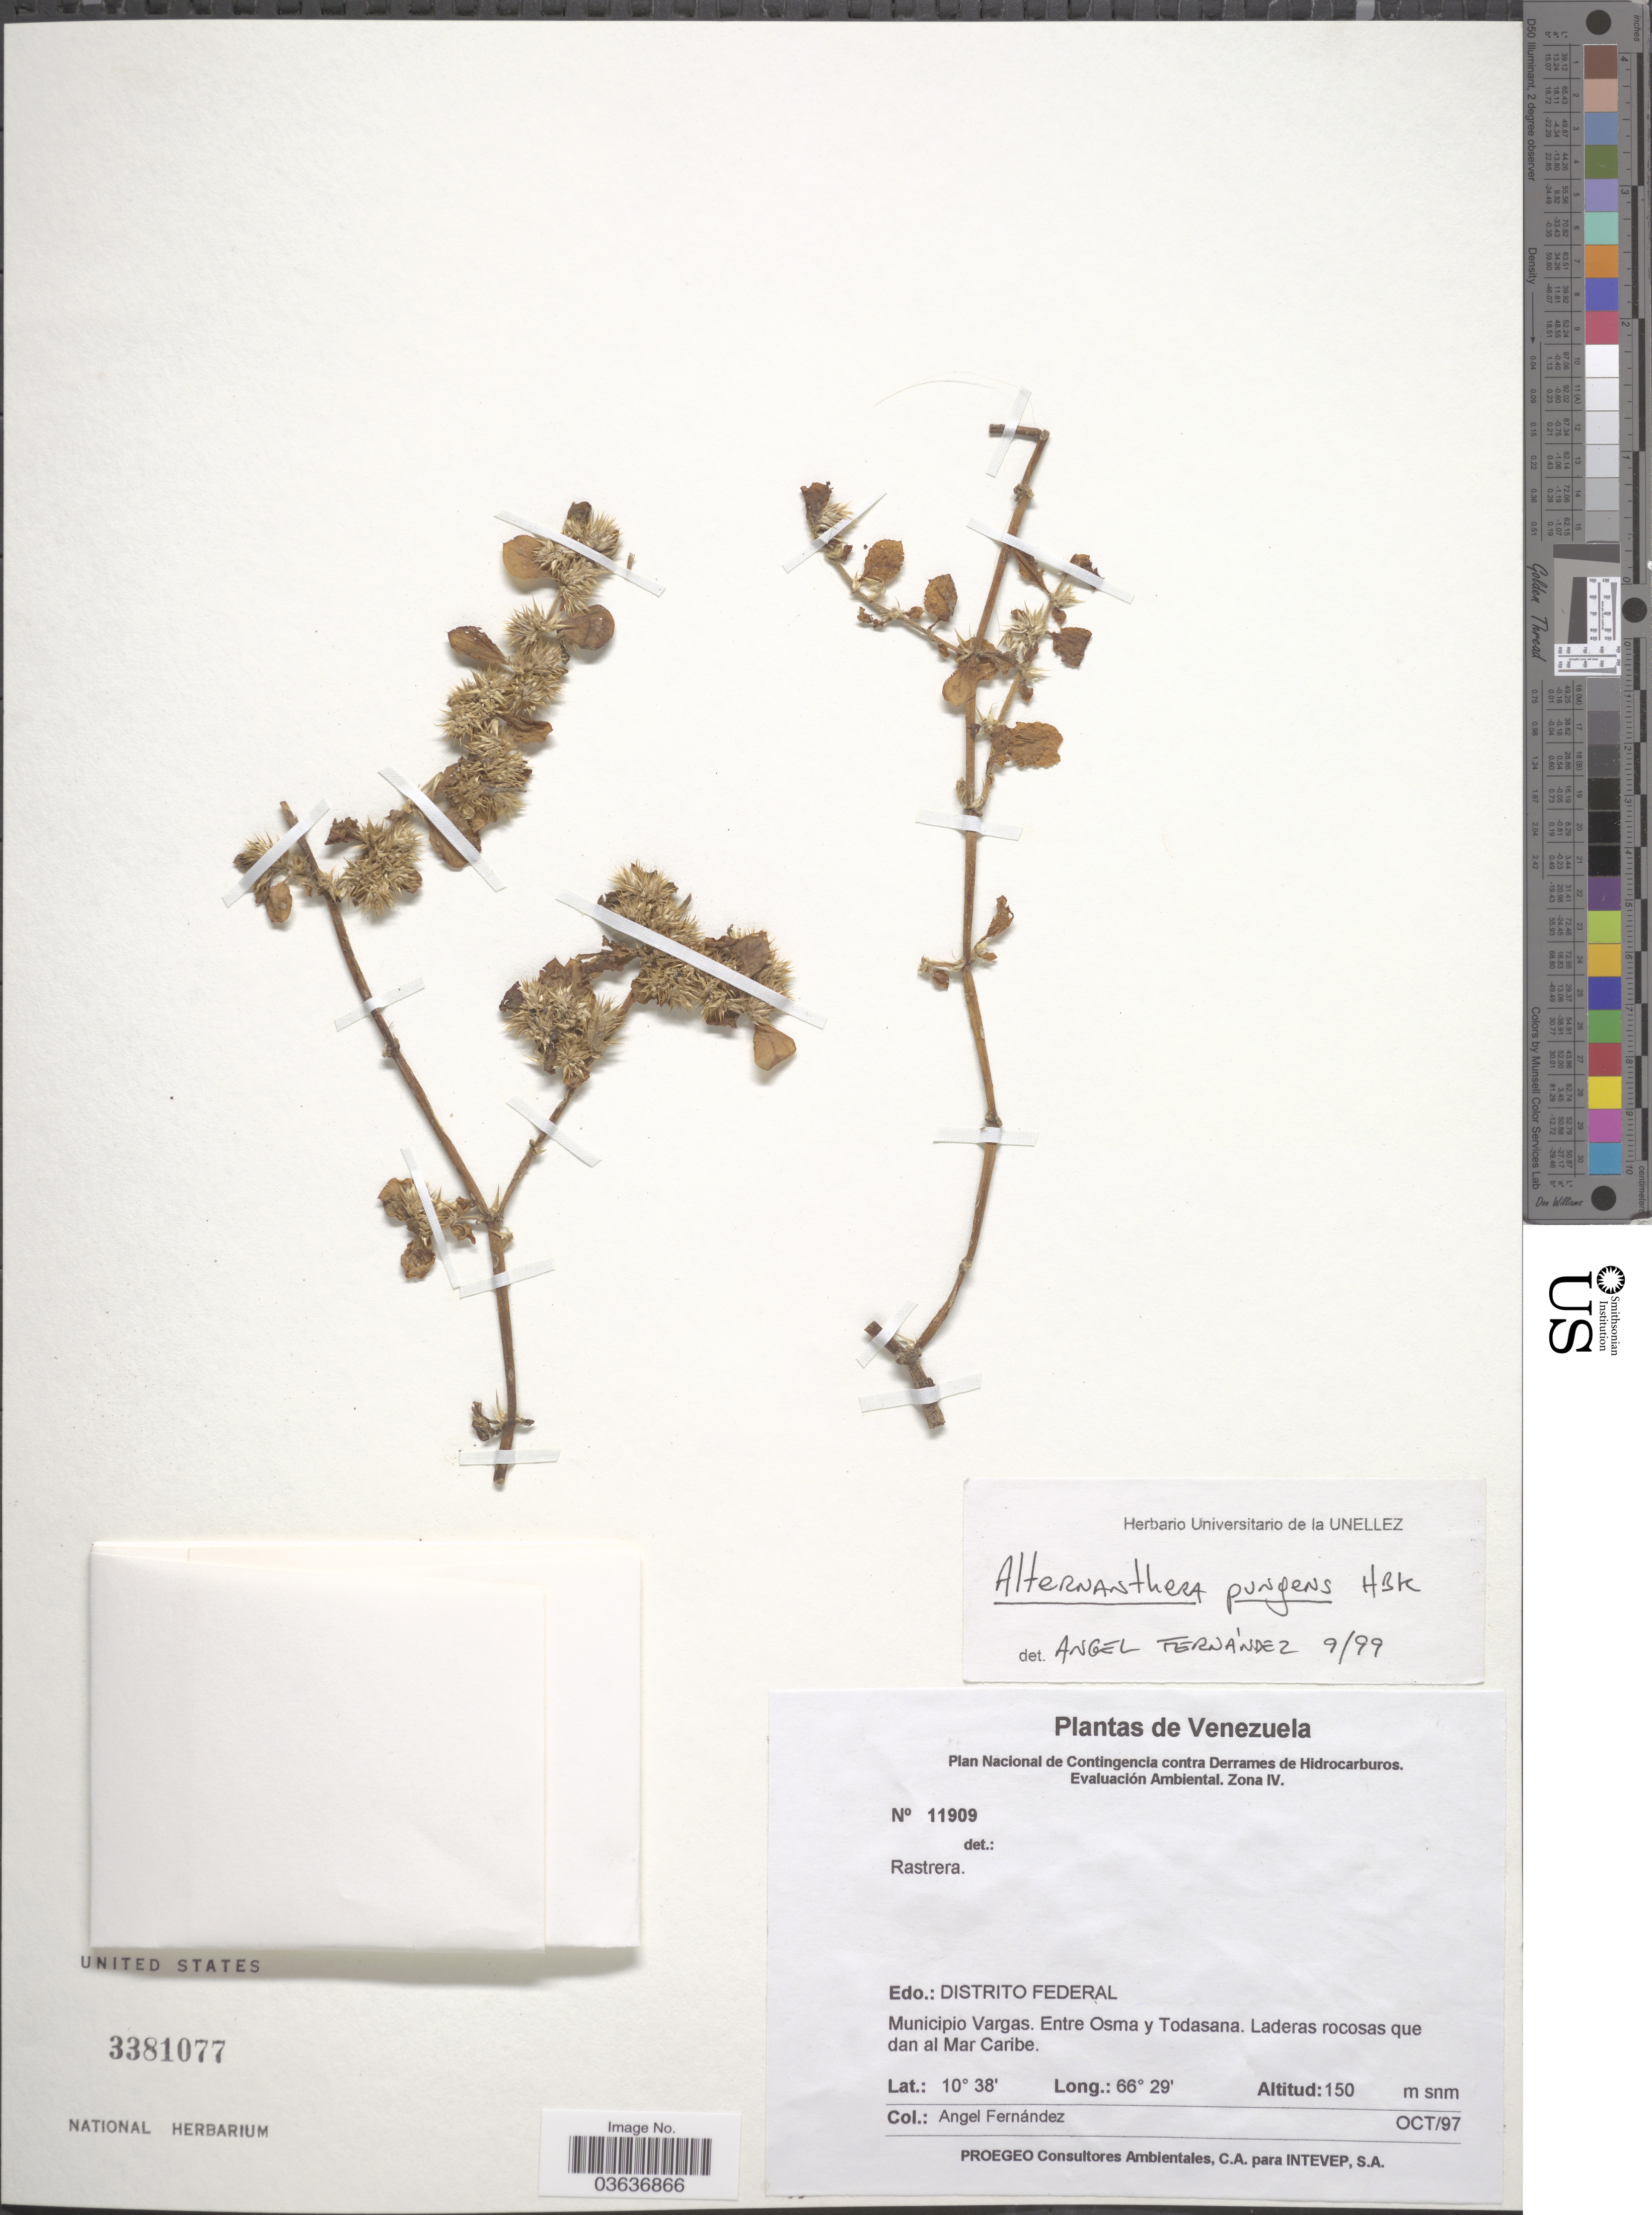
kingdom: Plantae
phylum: Tracheophyta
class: Magnoliopsida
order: Caryophyllales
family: Amaranthaceae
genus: Alternanthera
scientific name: Alternanthera pungens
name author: Kunth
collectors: Á. Fernández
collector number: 11909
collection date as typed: Transcribed d/m/y: /10/97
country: Venezuela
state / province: Vargas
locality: Distrito Federal. Municipio Vargas. Entre Osma y Todasana. Laderas rocosas que dan al Mar Caribe.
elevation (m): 150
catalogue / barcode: US 3381077